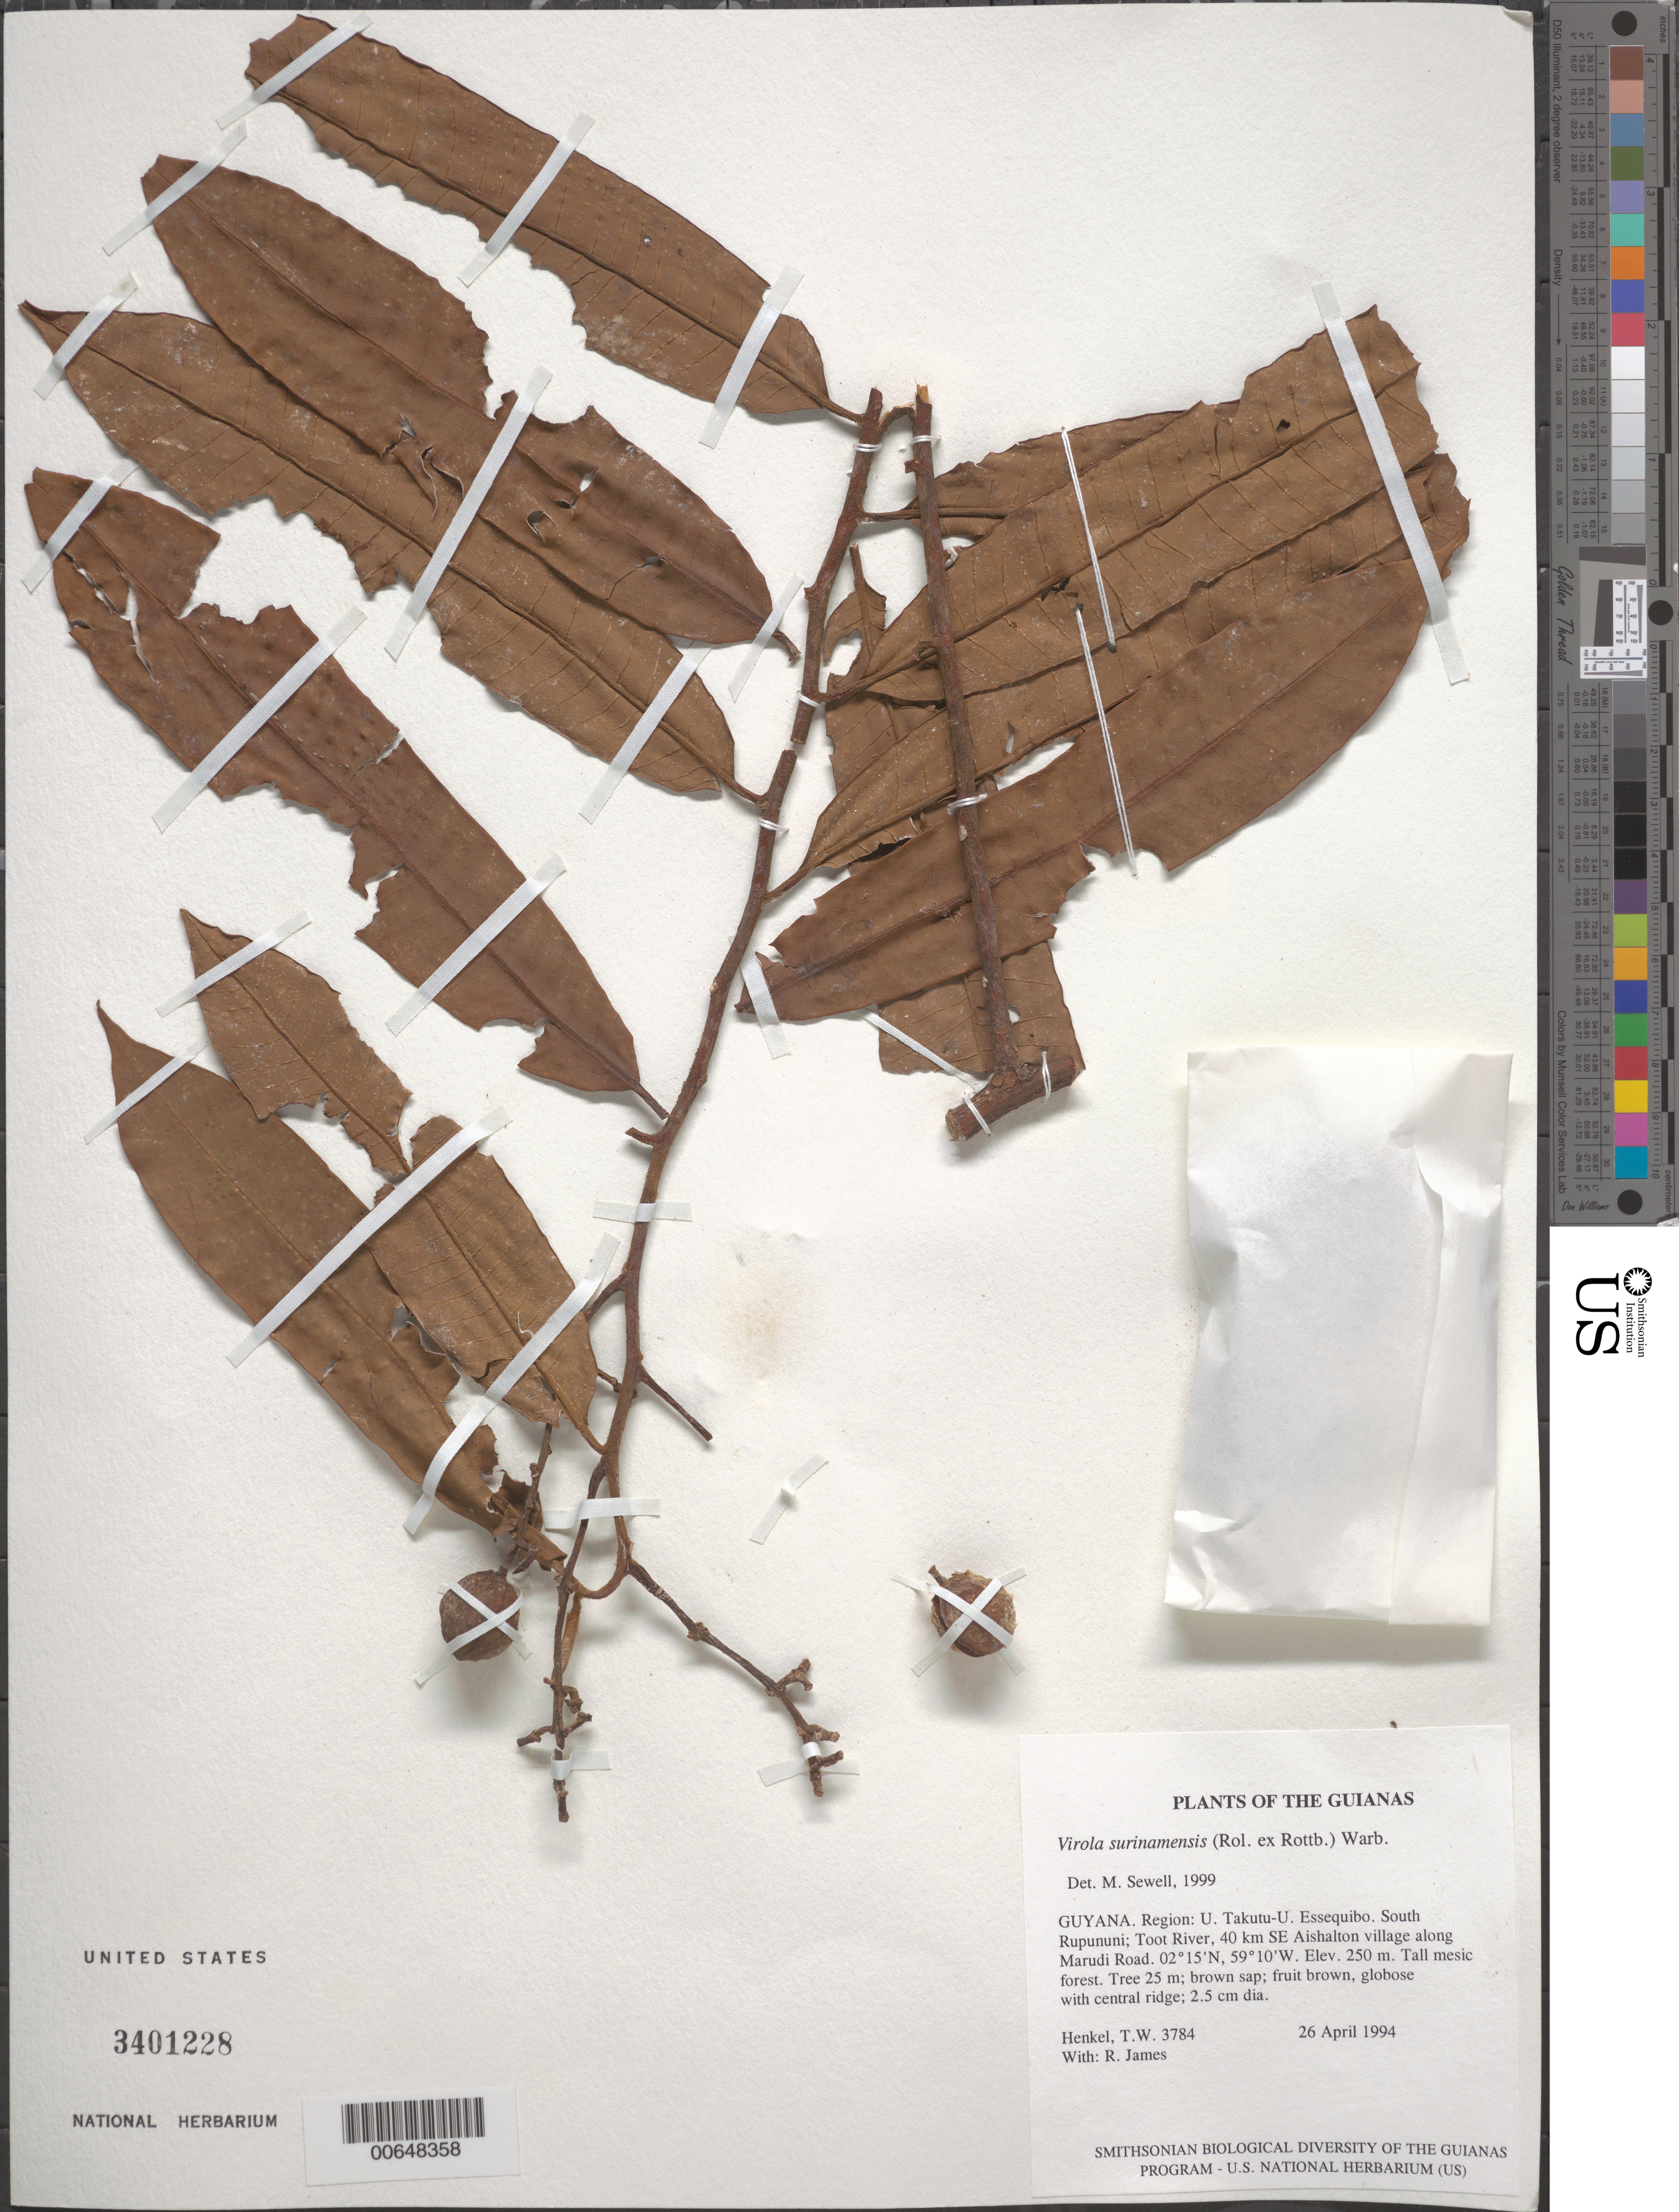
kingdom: Plantae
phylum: Tracheophyta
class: Magnoliopsida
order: Magnoliales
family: Myristicaceae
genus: Virola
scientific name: Virola surinamensis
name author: (Rol.) Warb.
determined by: Sewell, M.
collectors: T. Henkel & R. James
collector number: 3784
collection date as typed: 26 April 1994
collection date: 1994-04-26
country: Guyana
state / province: U. Takutu-U. Essequibo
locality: South Rupununi; Toot River, 40 km SE Aishalton village along Marudi Road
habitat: Tall mesic forest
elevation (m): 250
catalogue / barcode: US 3401228